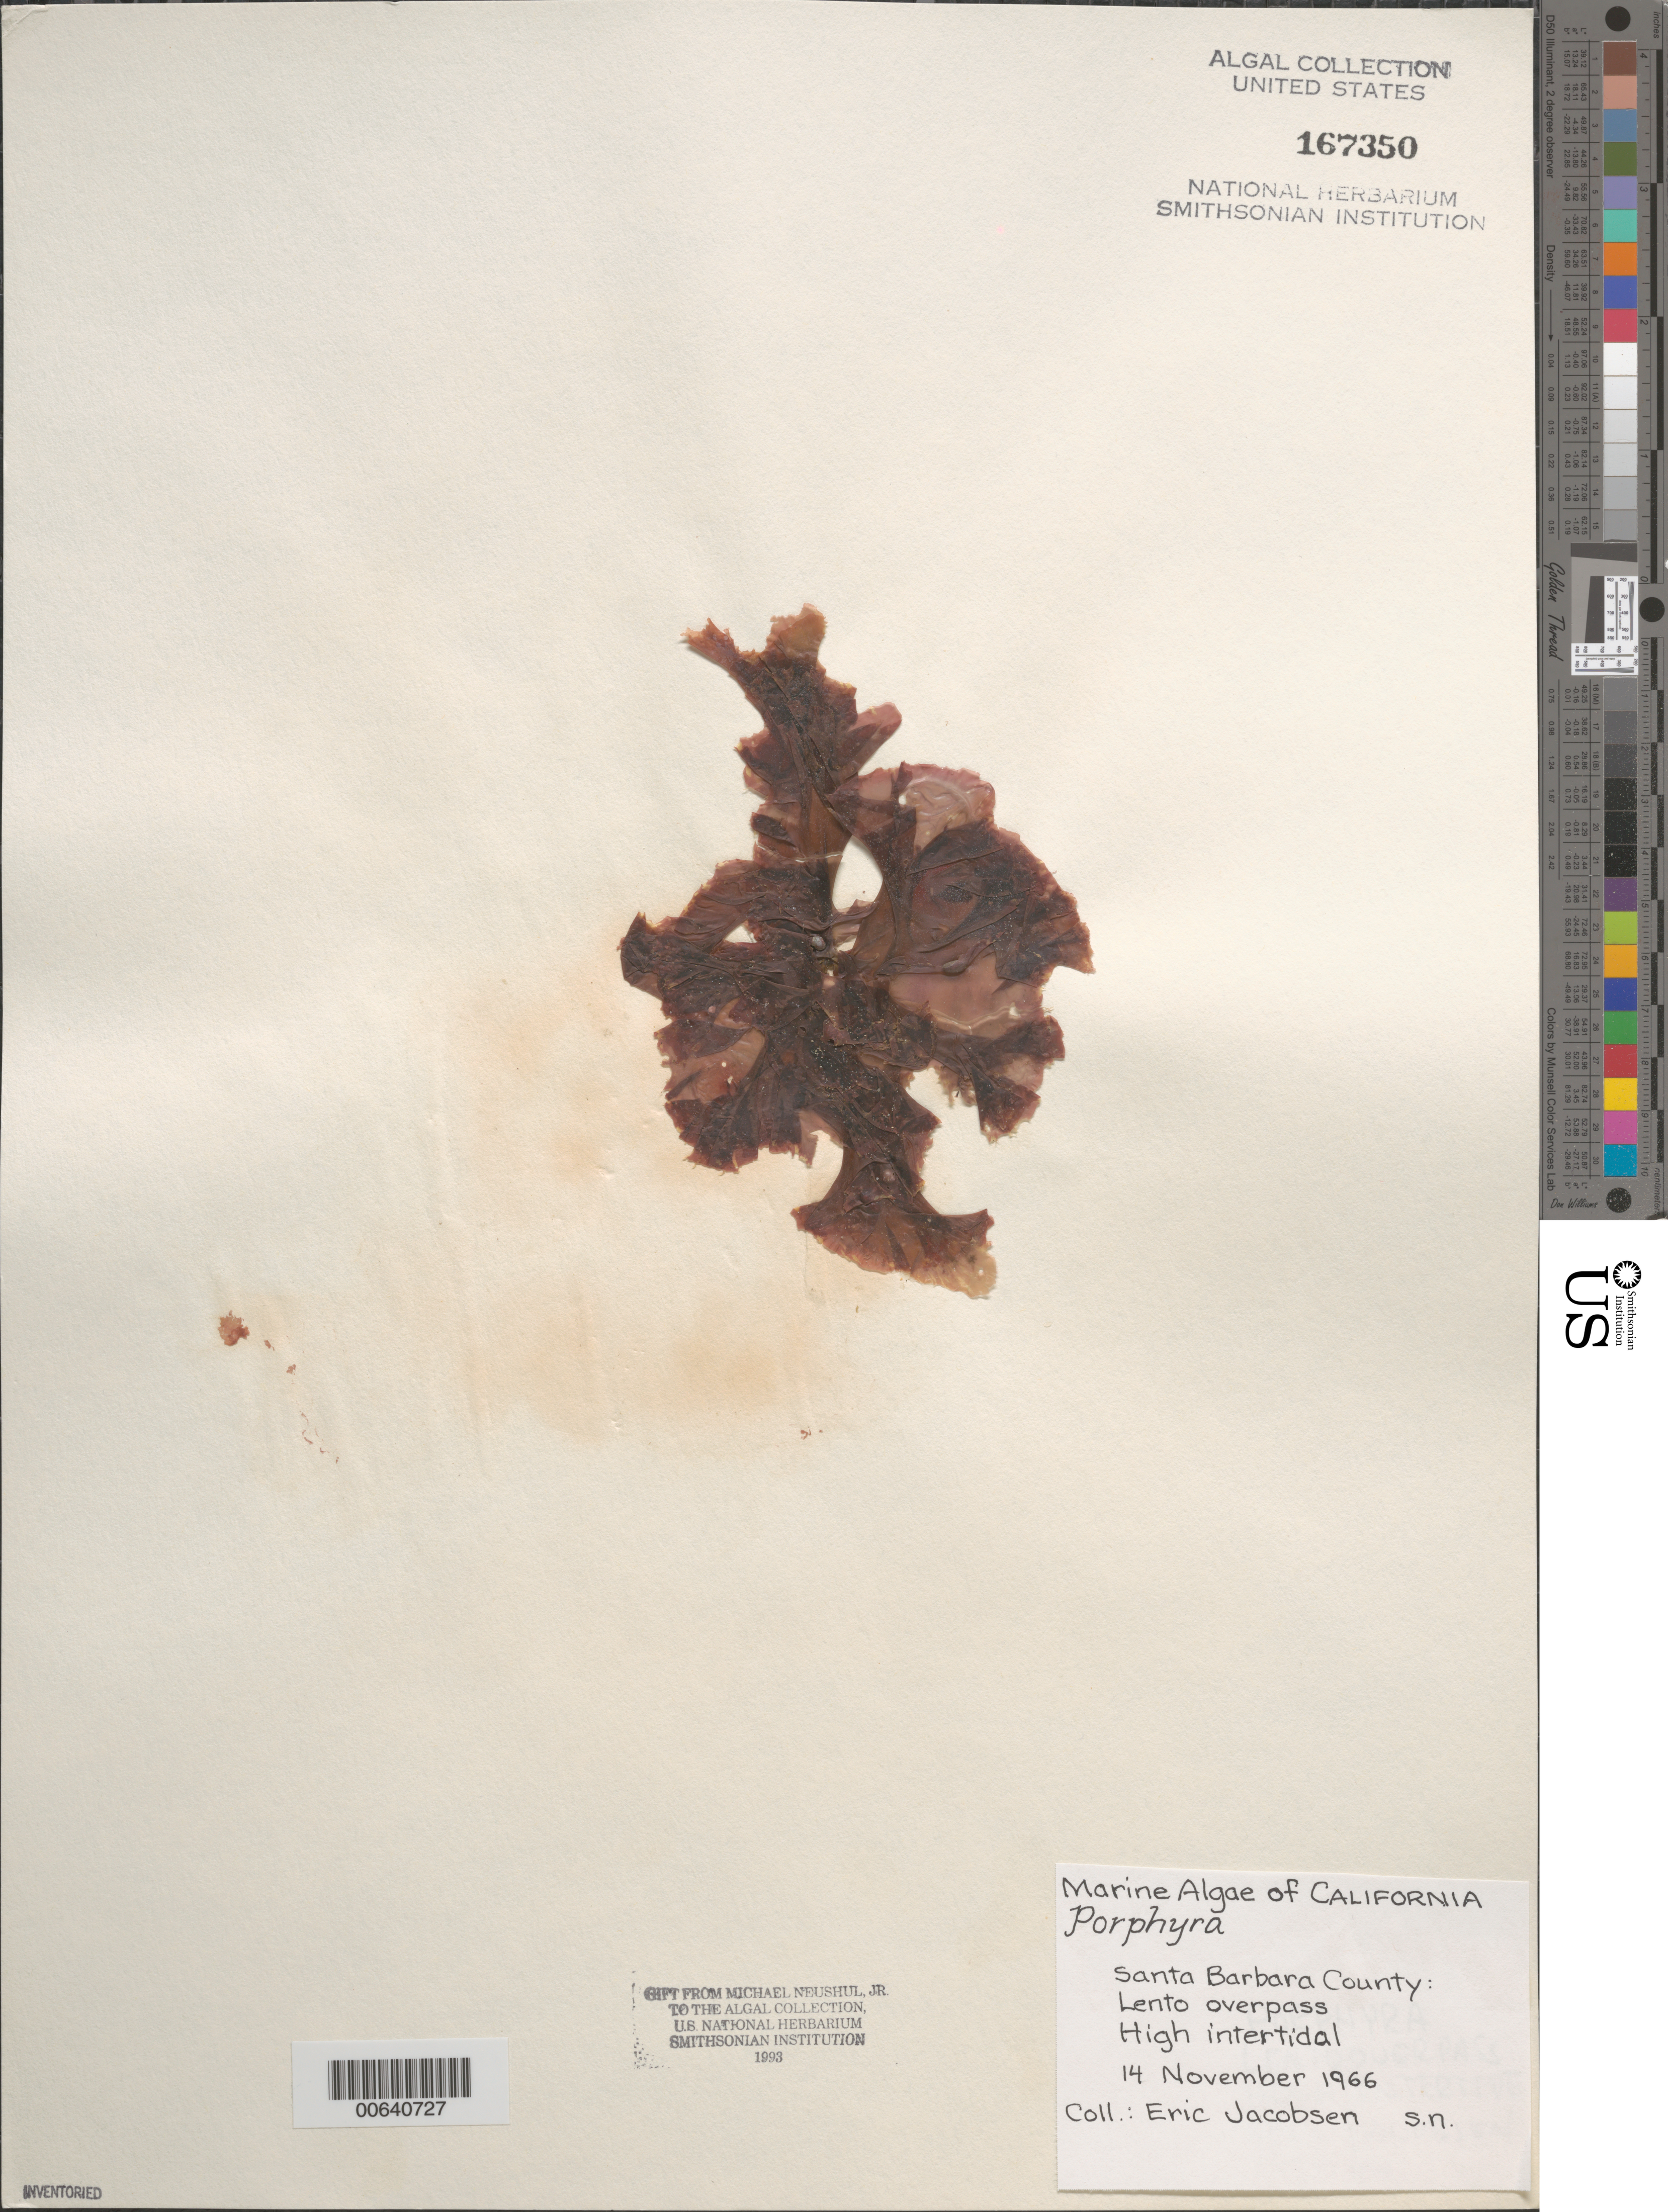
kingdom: Plantae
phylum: Rhodophyta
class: Bangiophyceae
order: Bangiales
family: Bangiaceae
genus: Porphyra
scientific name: Porphyra sp.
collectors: E. Jacobsen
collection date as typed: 14 Nov 1966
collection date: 1966-11-14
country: United States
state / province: California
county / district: Santa Barbara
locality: Lento Overpass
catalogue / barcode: US 167350